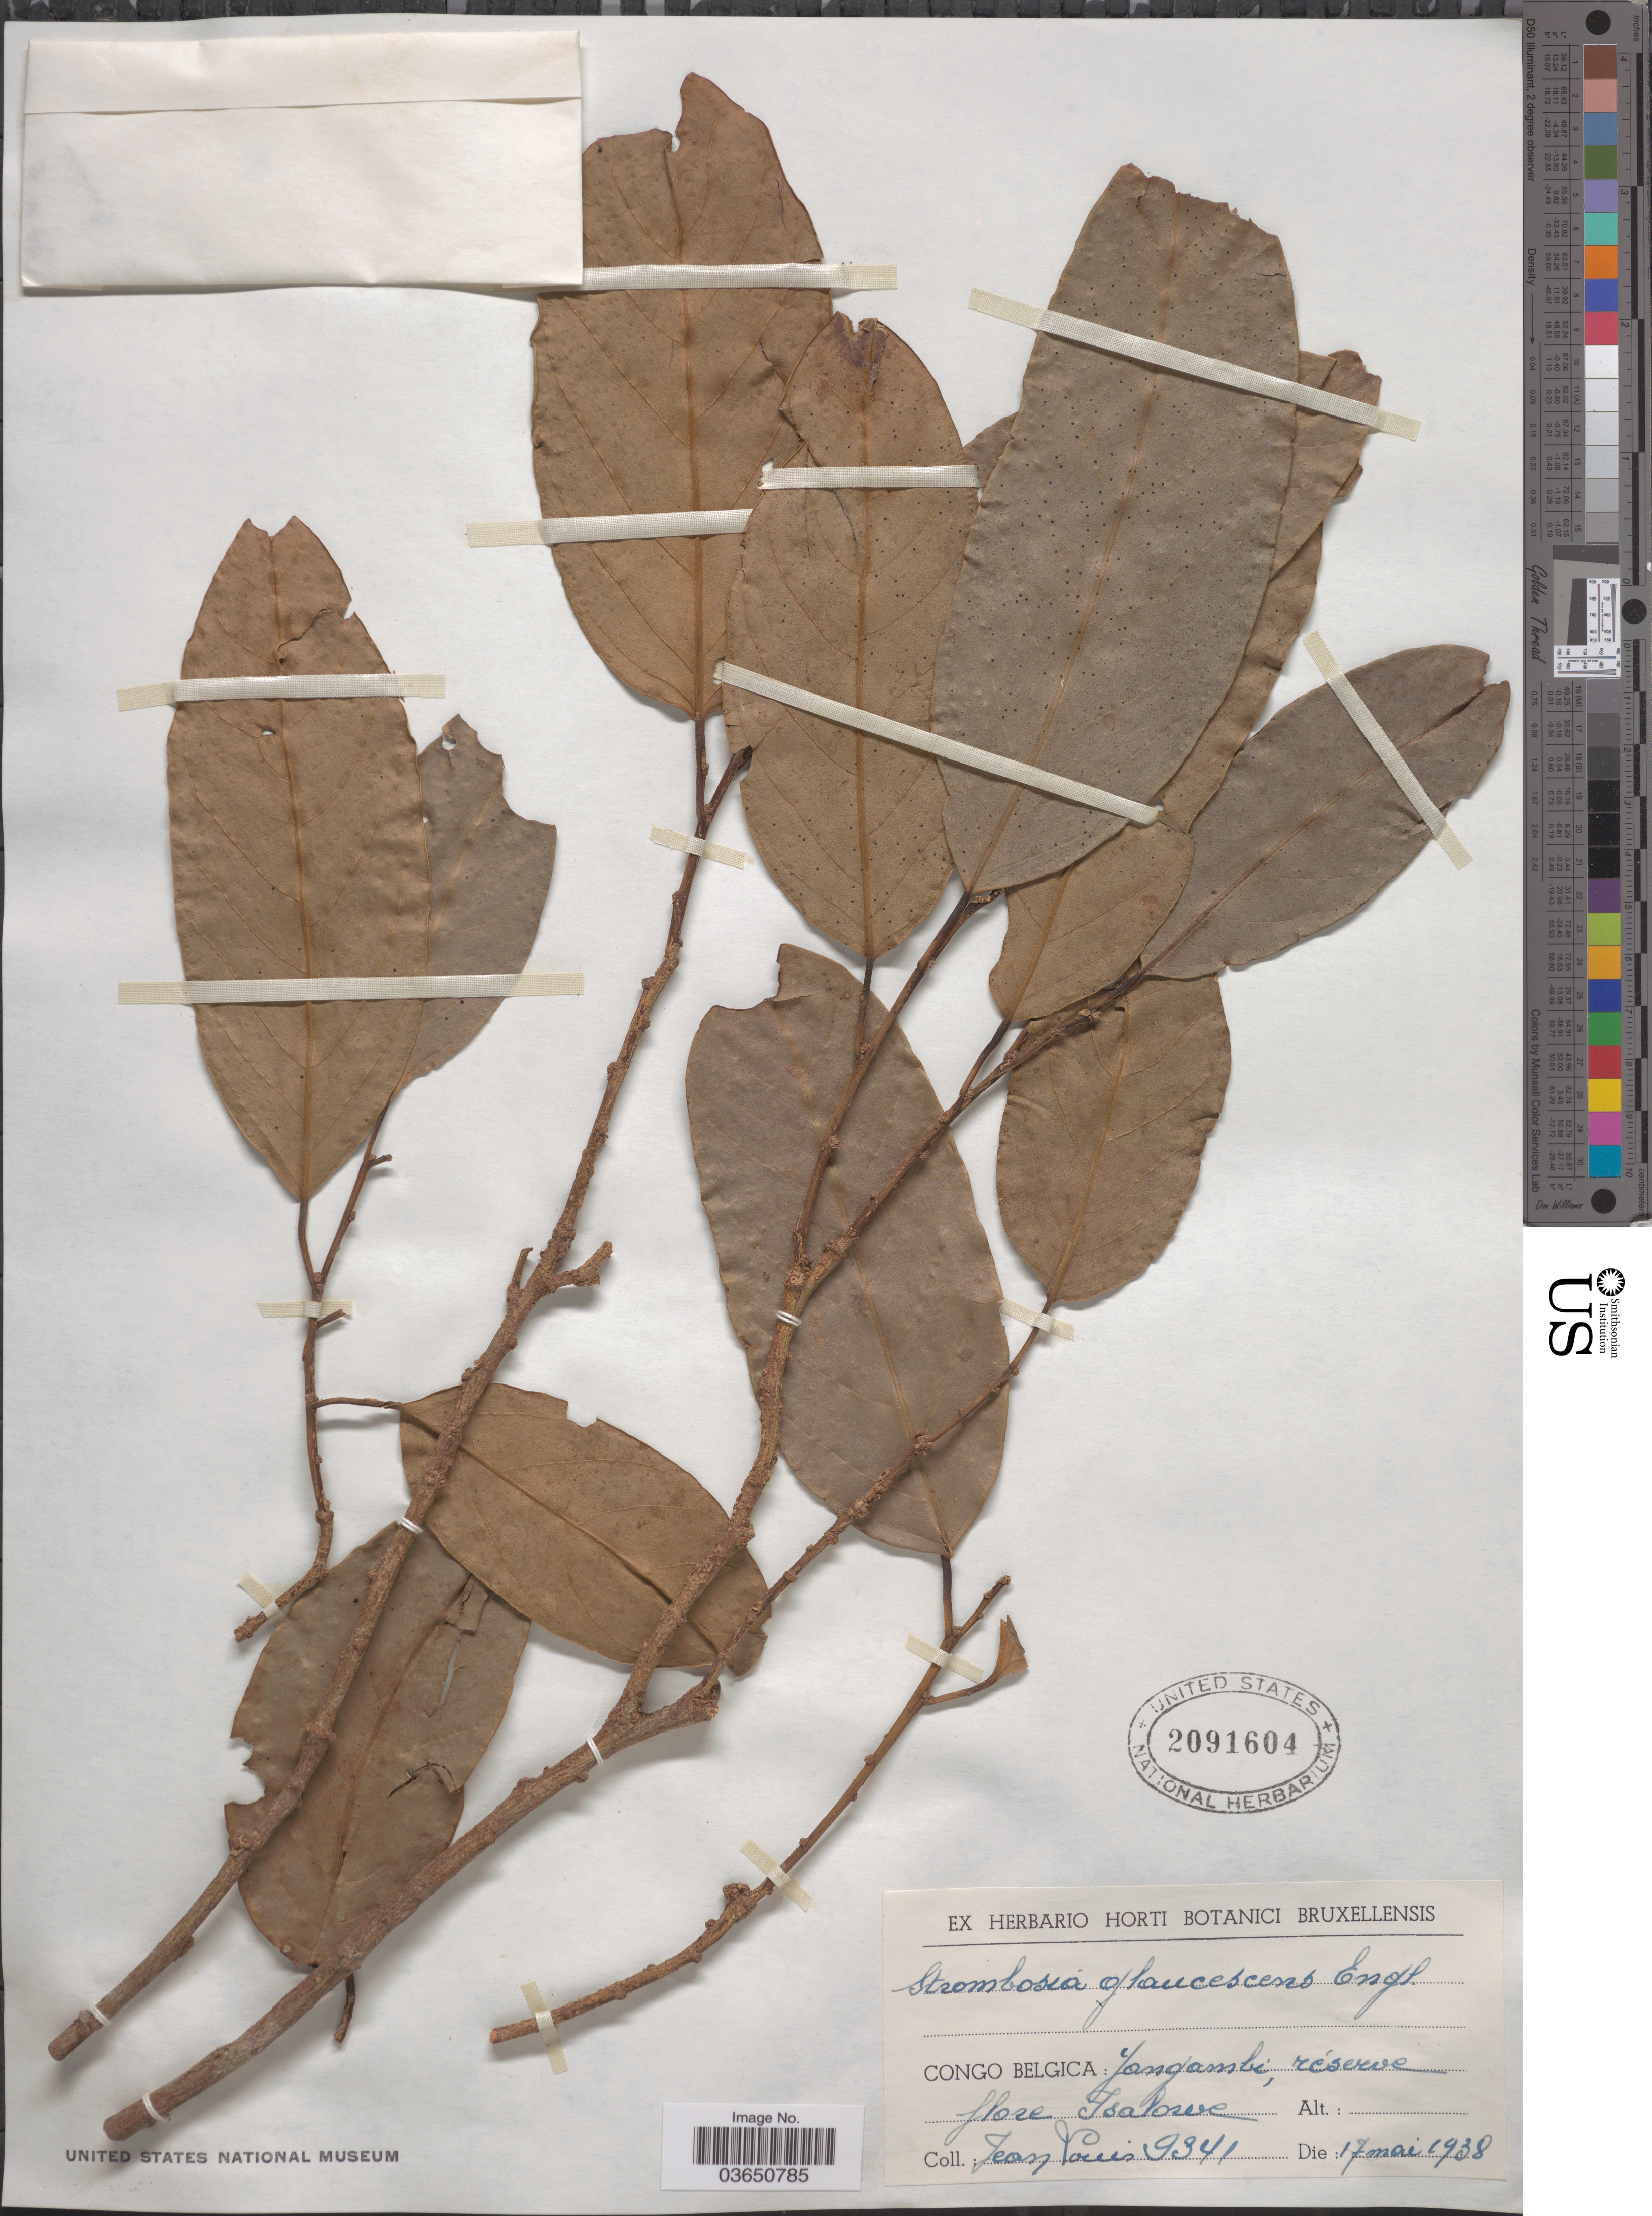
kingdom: Plantae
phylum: Tracheophyta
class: Magnoliopsida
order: Santalales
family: Strombosiaceae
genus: Strombosia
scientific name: Strombosia glaucescens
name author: Engl.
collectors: J. Louis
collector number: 9341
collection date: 1938-05-17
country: Congo, Democratic Republic of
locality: Congo Belgica: Yangambi, réserve flore Isalowe.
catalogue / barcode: US 2091604